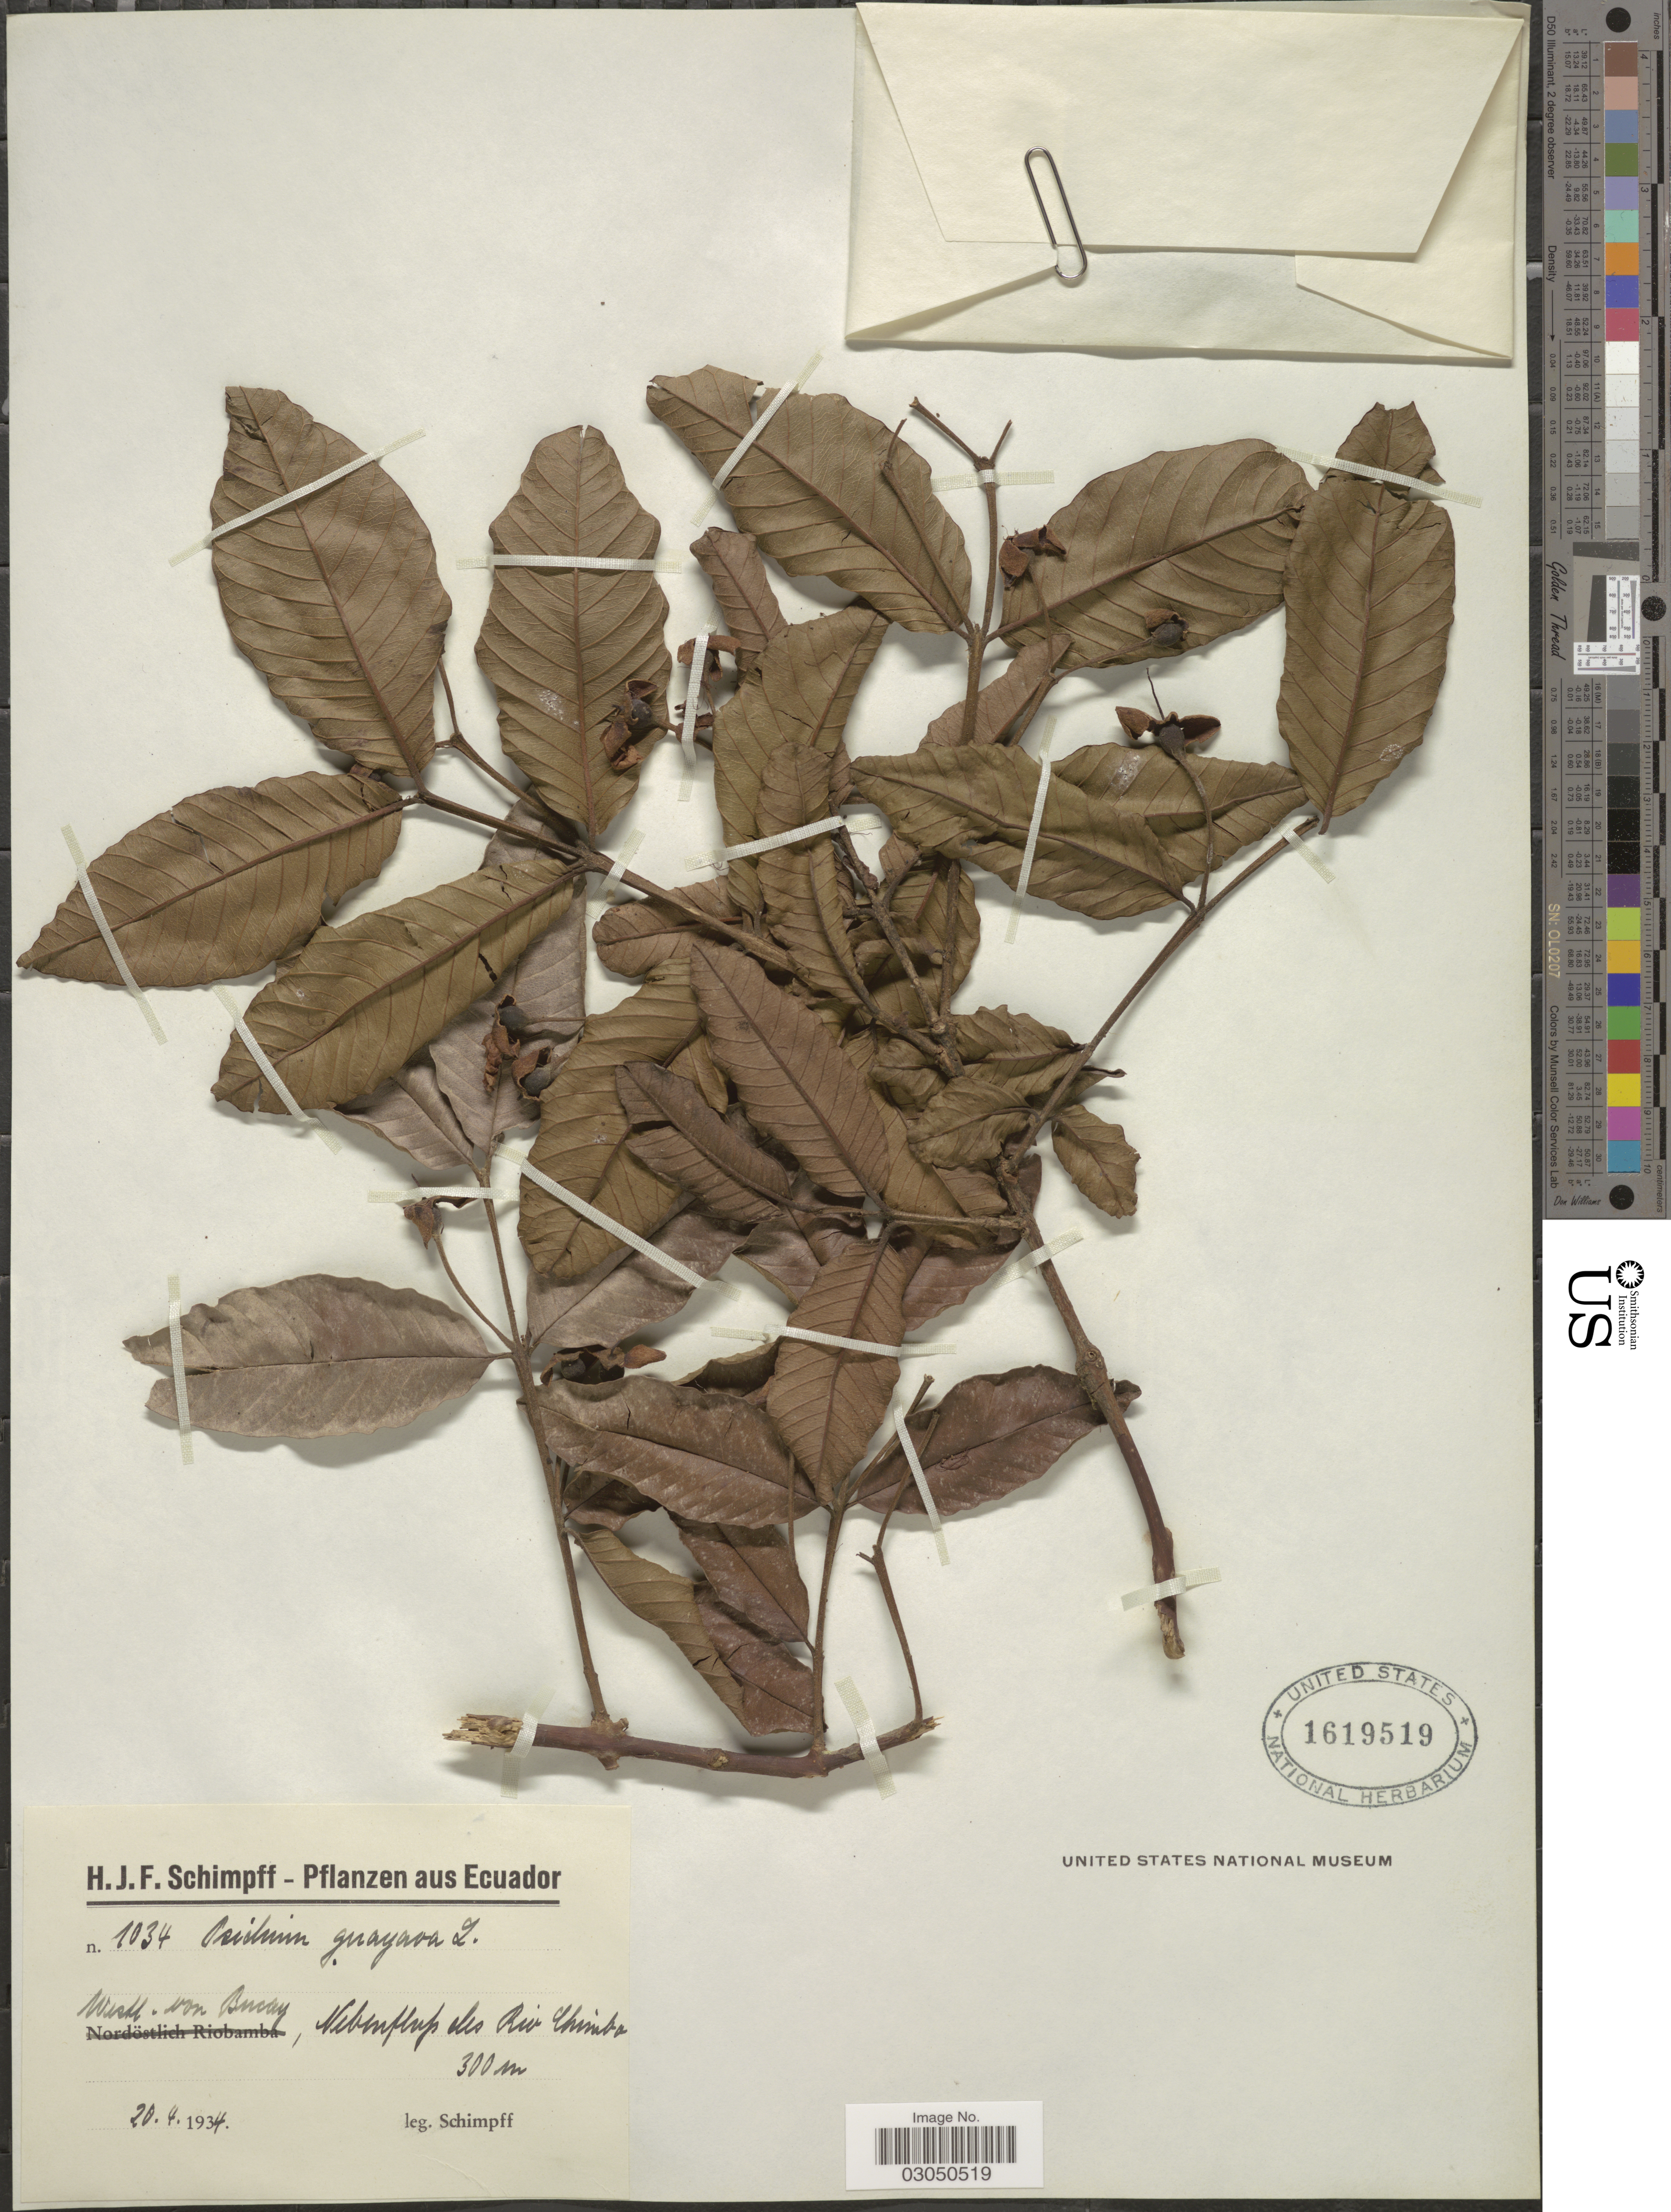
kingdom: Plantae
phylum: Tracheophyta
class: Magnoliopsida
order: Myrtales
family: Myrtaceae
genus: Psidium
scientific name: Psidium guajava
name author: L.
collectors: Schimpff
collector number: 1034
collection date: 1934-04-20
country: Ecuador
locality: Westl. von Bucuy, Nebenfluss des Rio Chimba.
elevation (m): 300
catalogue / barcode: US 1619519